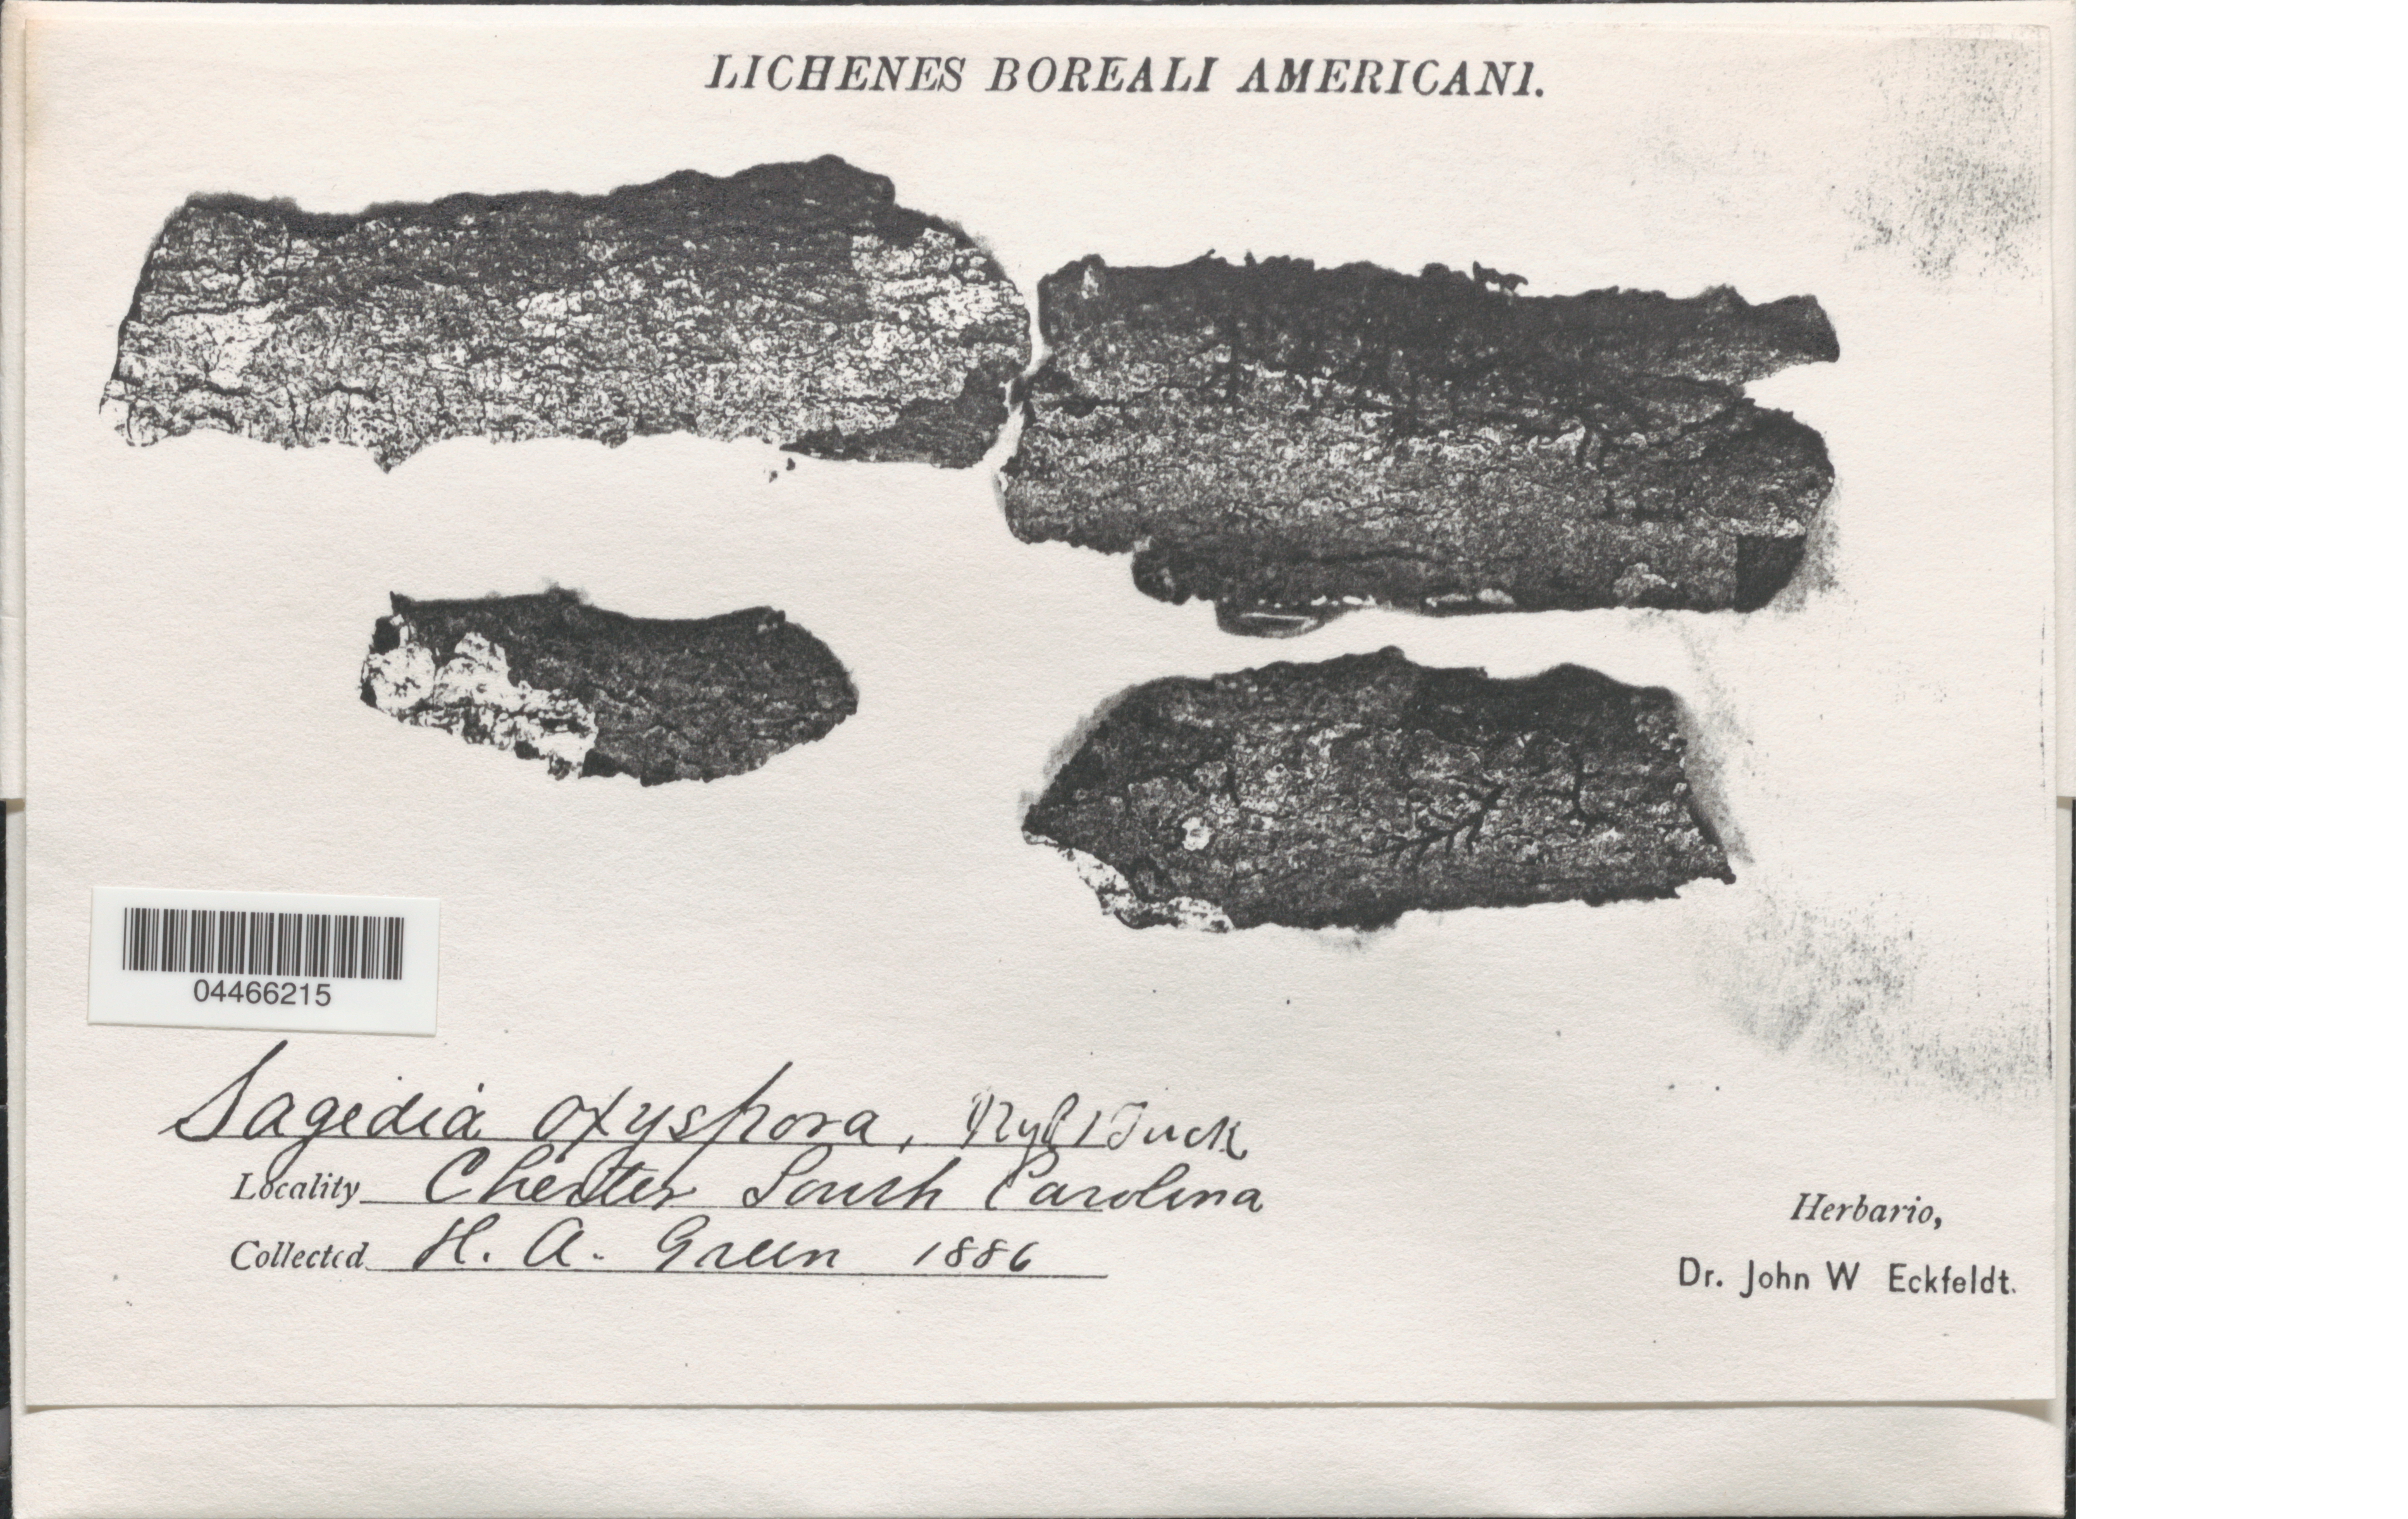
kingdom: Fungi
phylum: Ascomycota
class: Lecanoromycetes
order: Lecanorales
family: Parmeliaceae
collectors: H. Green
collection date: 1886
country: United States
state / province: South Carolina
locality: Chester.